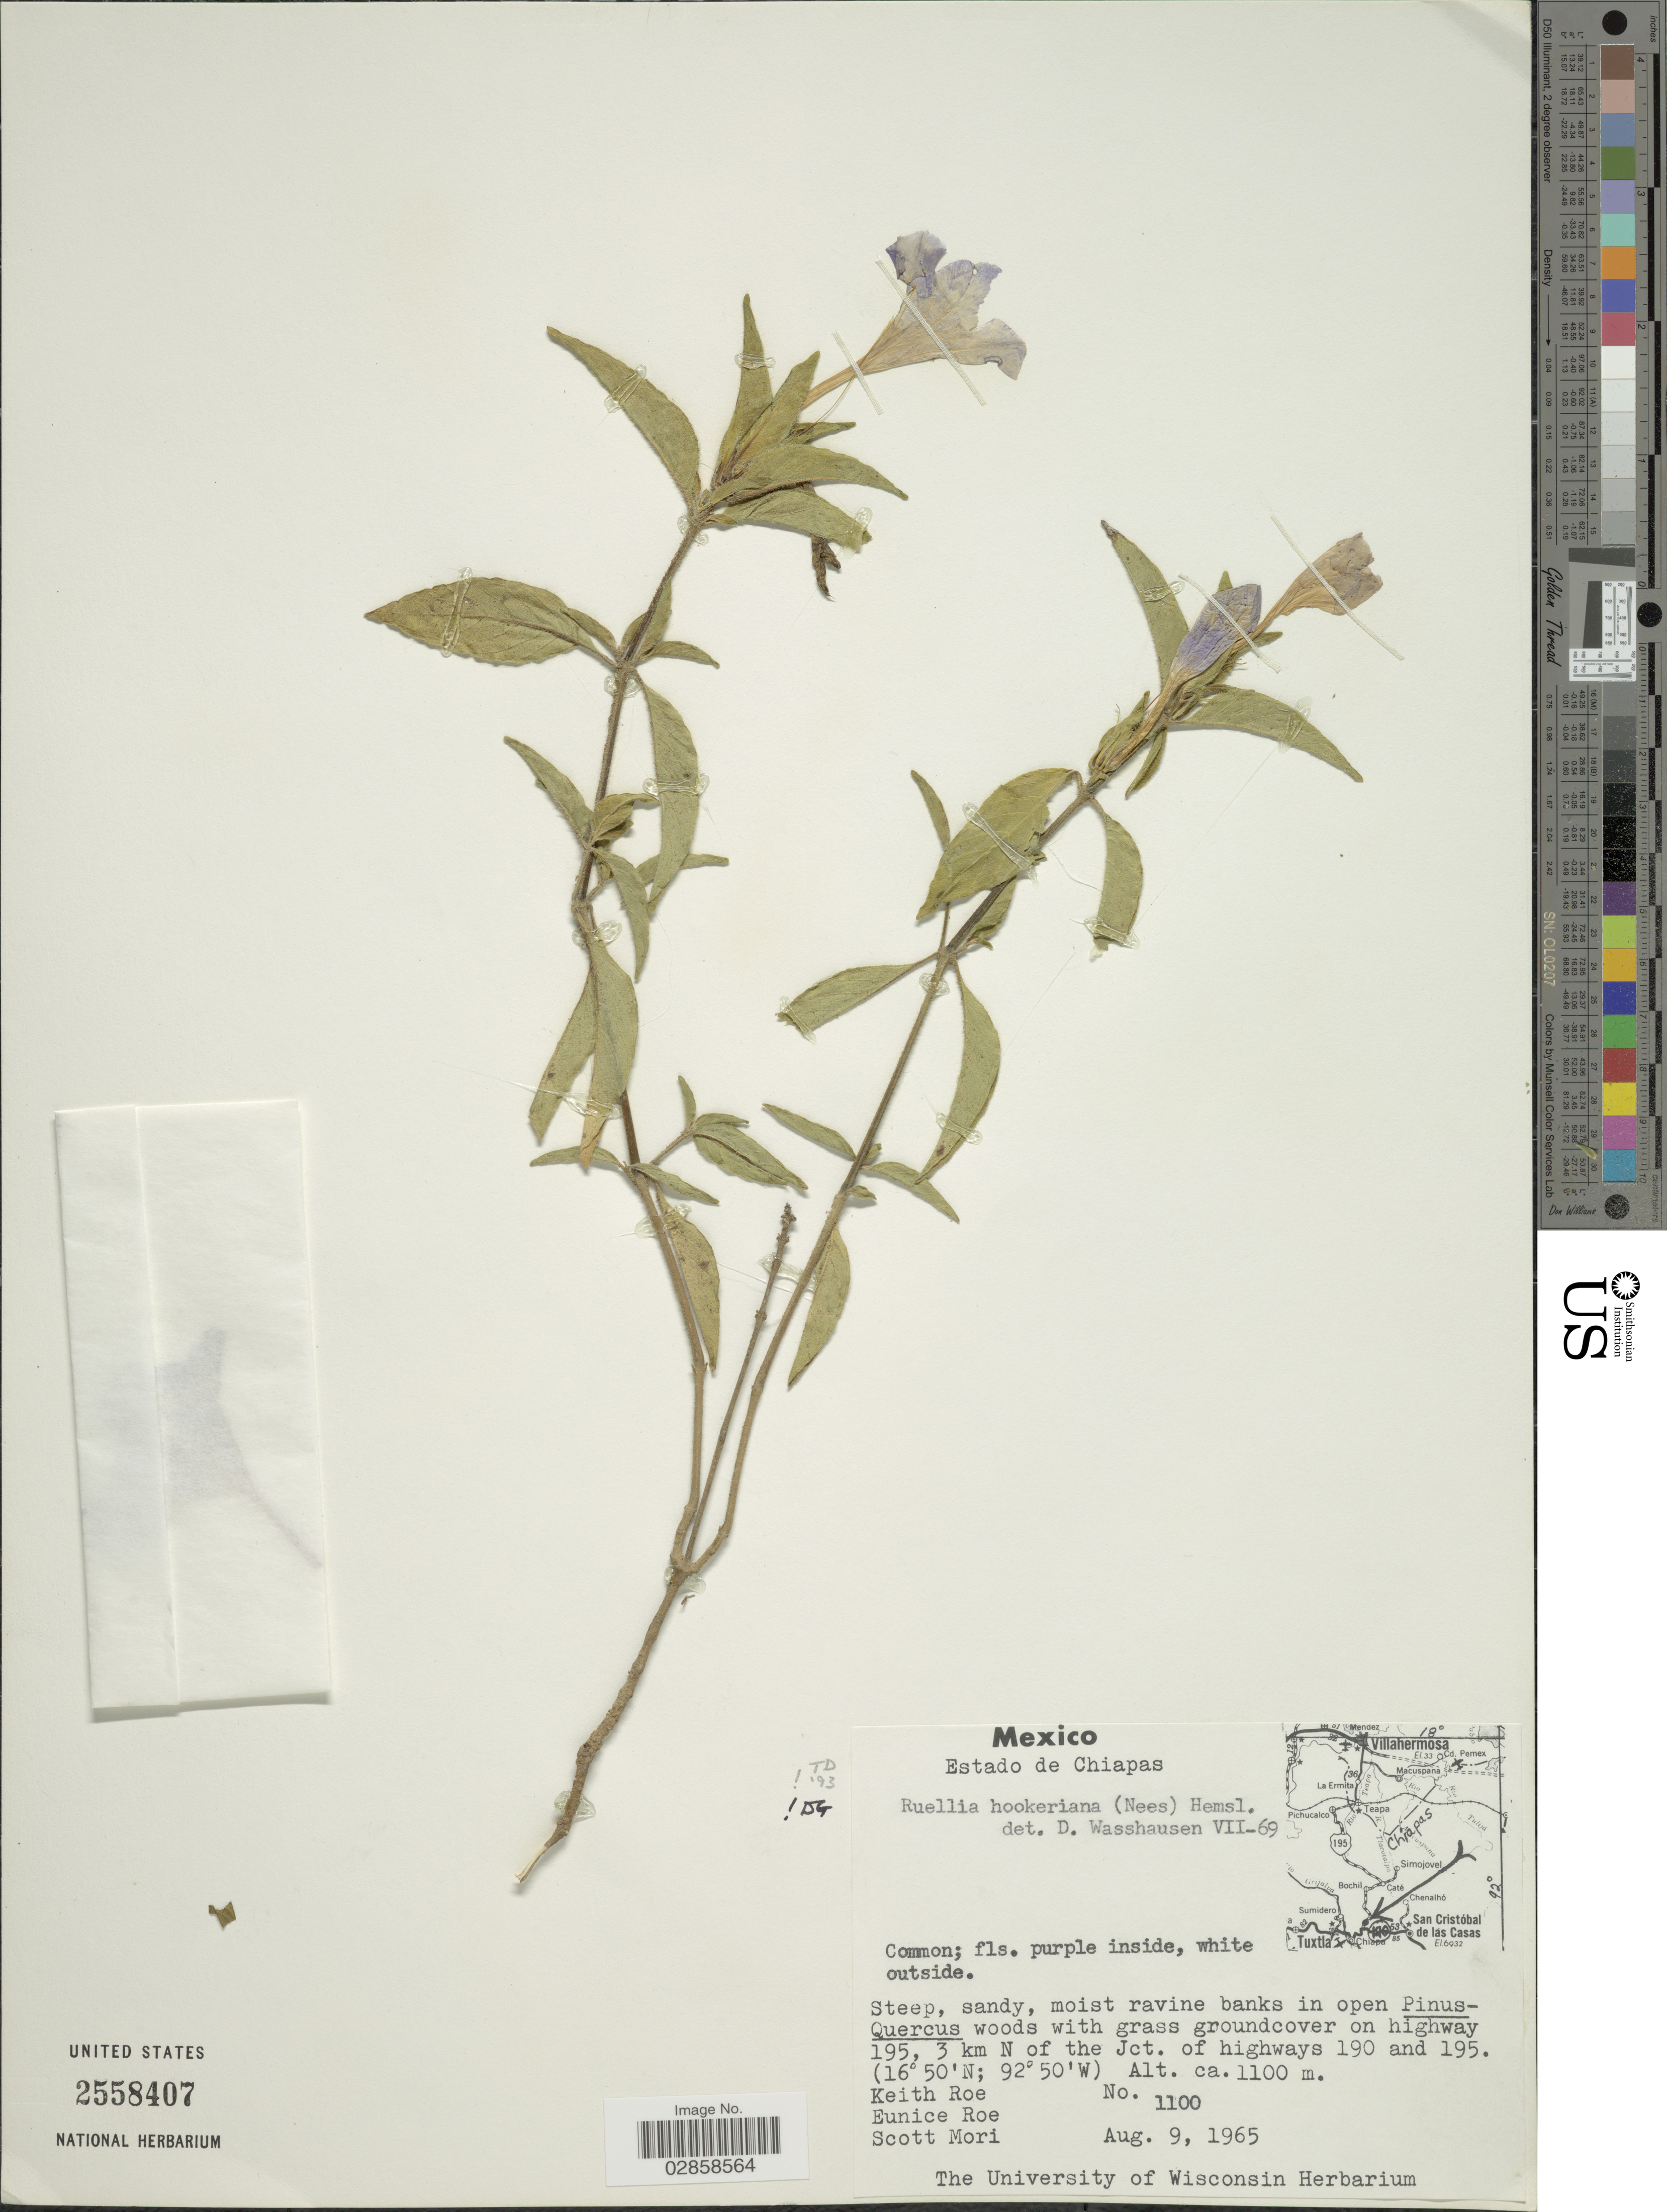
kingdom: Plantae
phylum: Tracheophyta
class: Magnoliopsida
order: Lamiales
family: Acanthaceae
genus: Ruellia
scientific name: Ruellia hookeriana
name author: (Nees) Hemsl.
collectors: K. E. Roe, E. Roe & S. Mori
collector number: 1100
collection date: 1965-08-09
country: Mexico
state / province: Chiapas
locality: Highway 195, 3 km N of the Jct. of highways 190 and 195.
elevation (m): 1100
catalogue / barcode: US 2558407